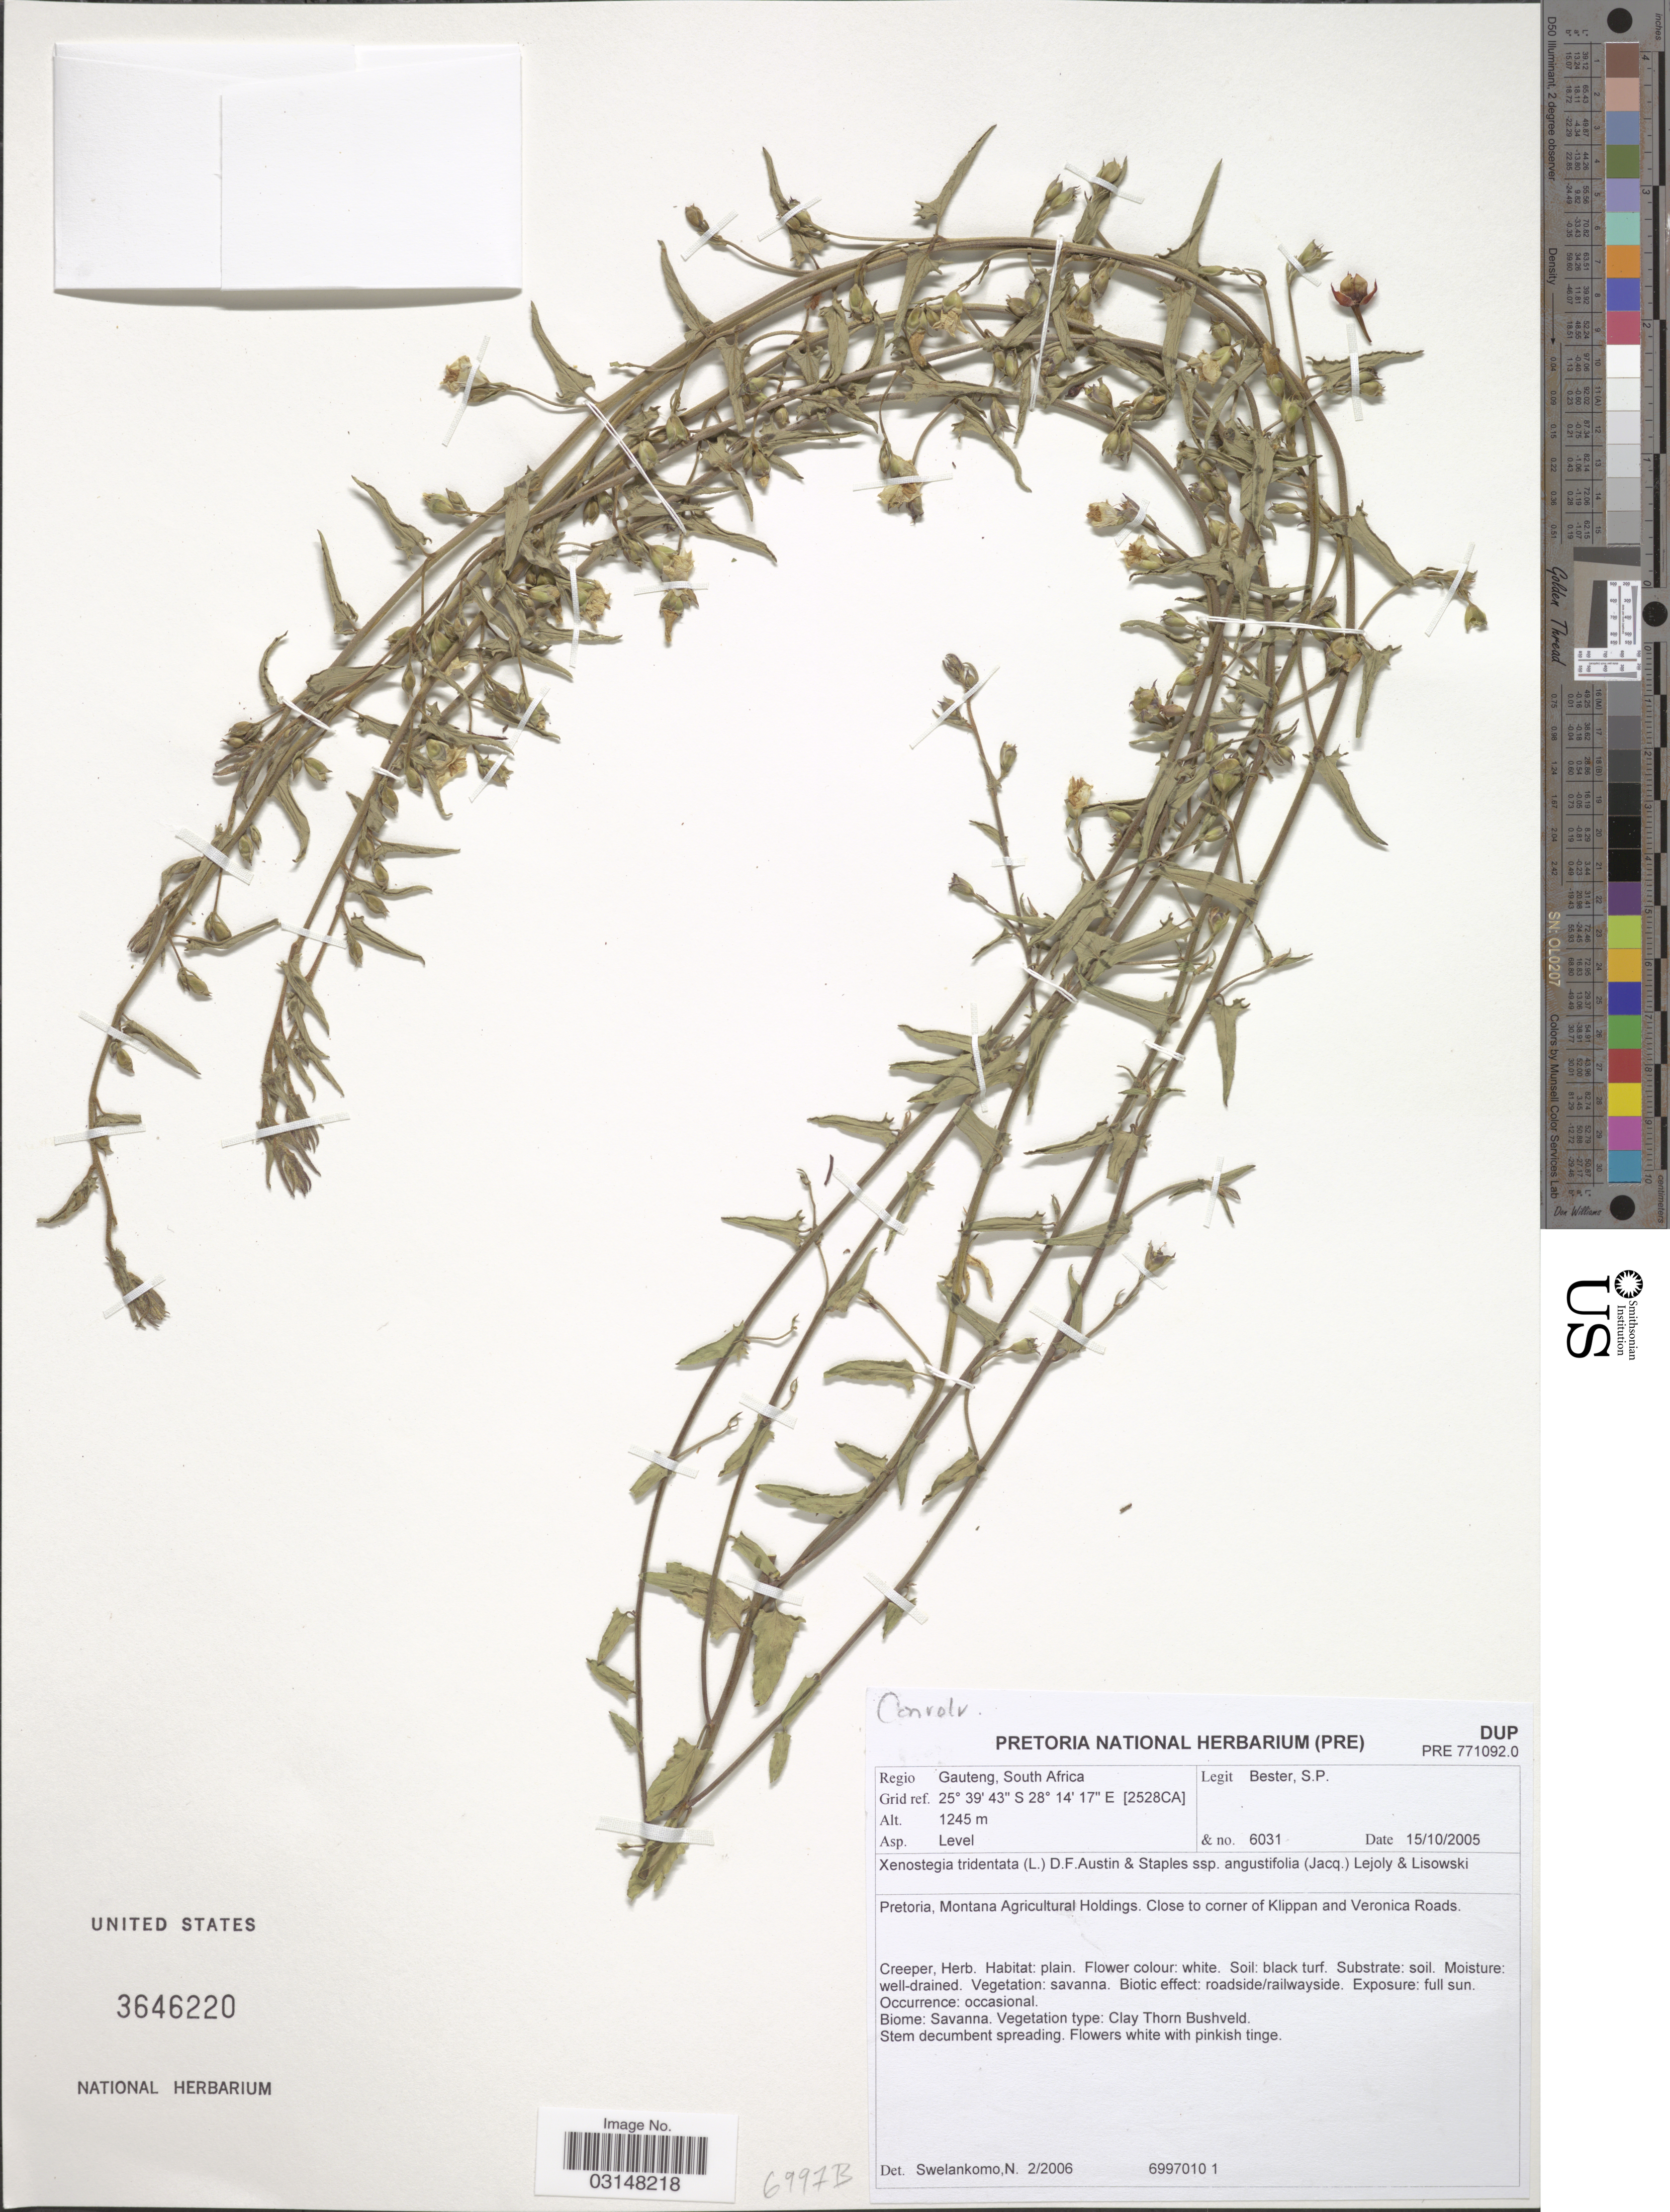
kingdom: Plantae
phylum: Tracheophyta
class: Magnoliopsida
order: Solanales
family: Convolvulaceae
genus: Xenostegia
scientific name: Xenostegia tridentata subsp. angustifolia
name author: Lejoly & Lisowski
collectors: S. Bester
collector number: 6031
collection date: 2005-10-15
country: South Africa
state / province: Gauteng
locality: Regio Gauteng. Grid ref. [2528CA]. Pretoria, Montana Agricultural Holdings. Close to corner of Klippan and Veronica Roads.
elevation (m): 1245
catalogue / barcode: US 3646220